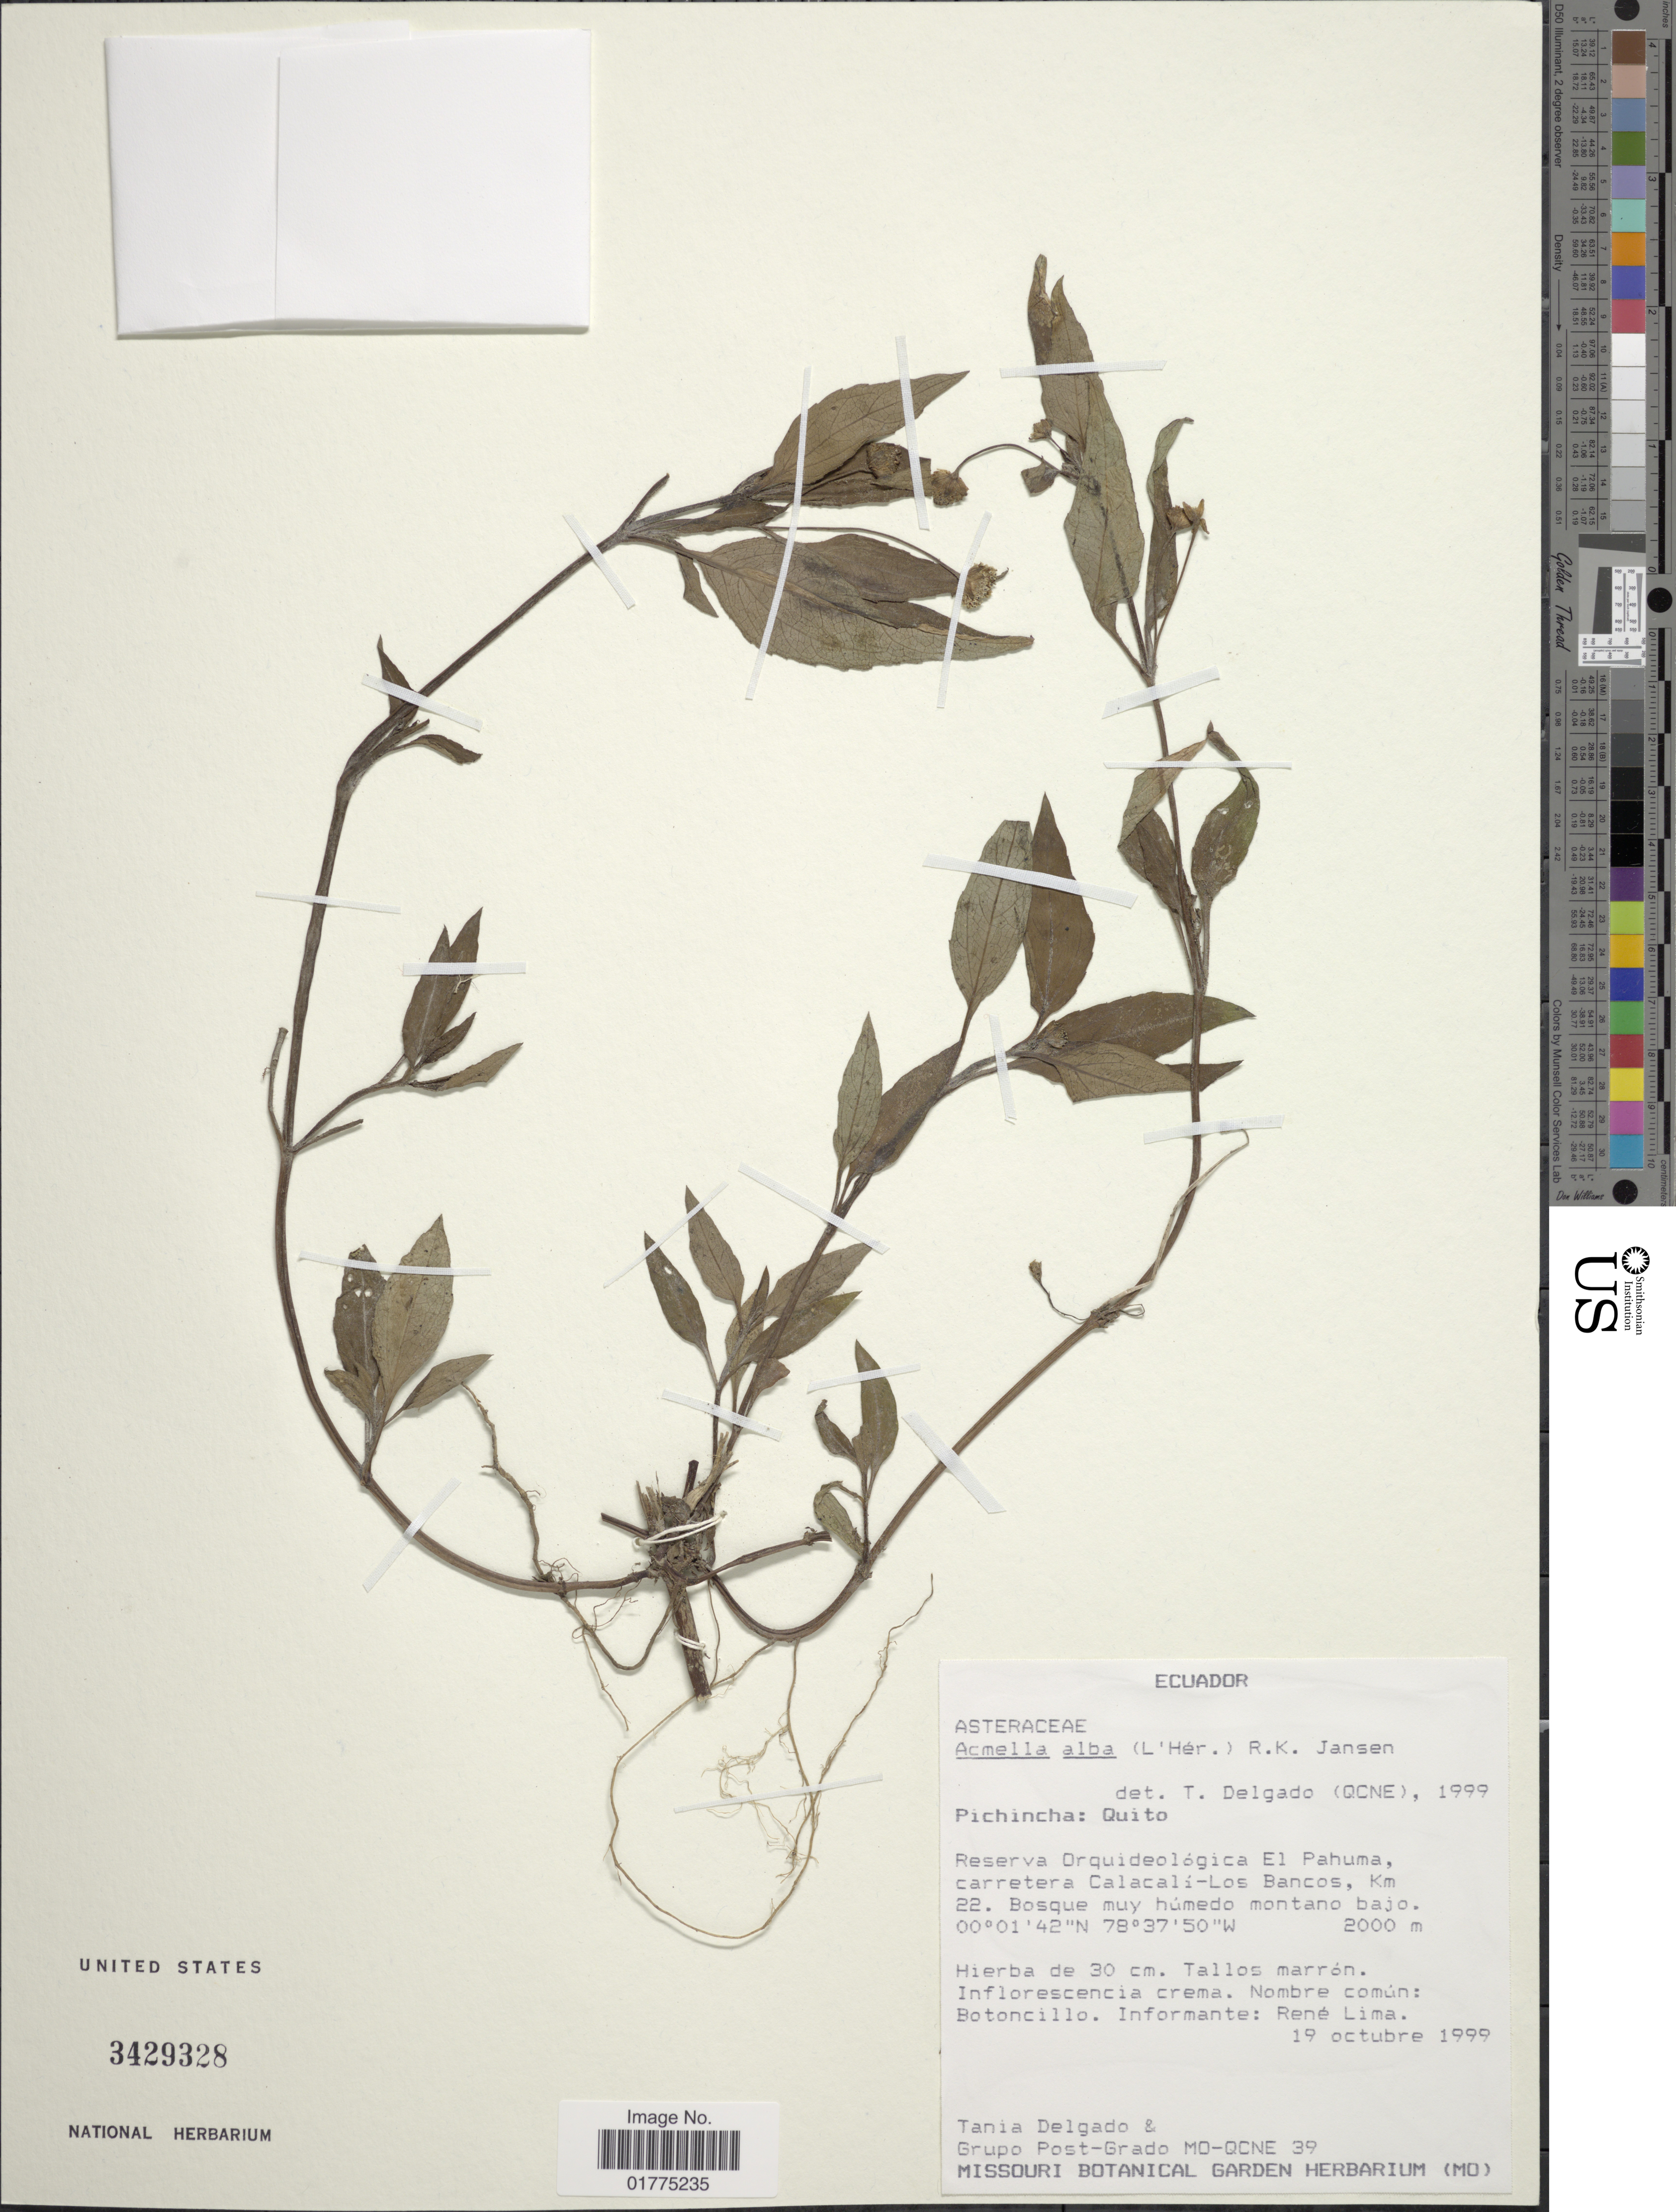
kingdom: Plantae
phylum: Tracheophyta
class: Magnoliopsida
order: Asterales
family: Asteraceae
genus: Acmella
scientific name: Acmella alba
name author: (L'Hér.) R.K. Jansen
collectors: T. Delgado & Grupo Post-Grado MO-QCNE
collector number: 39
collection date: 1999-10-19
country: Ecuador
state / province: Pichincha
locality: Pichincha: Quito, Reserva Orquideologica El Pahuma, carretera Calacali-Los Bancos Km. 22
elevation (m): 2000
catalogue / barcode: US 3429328